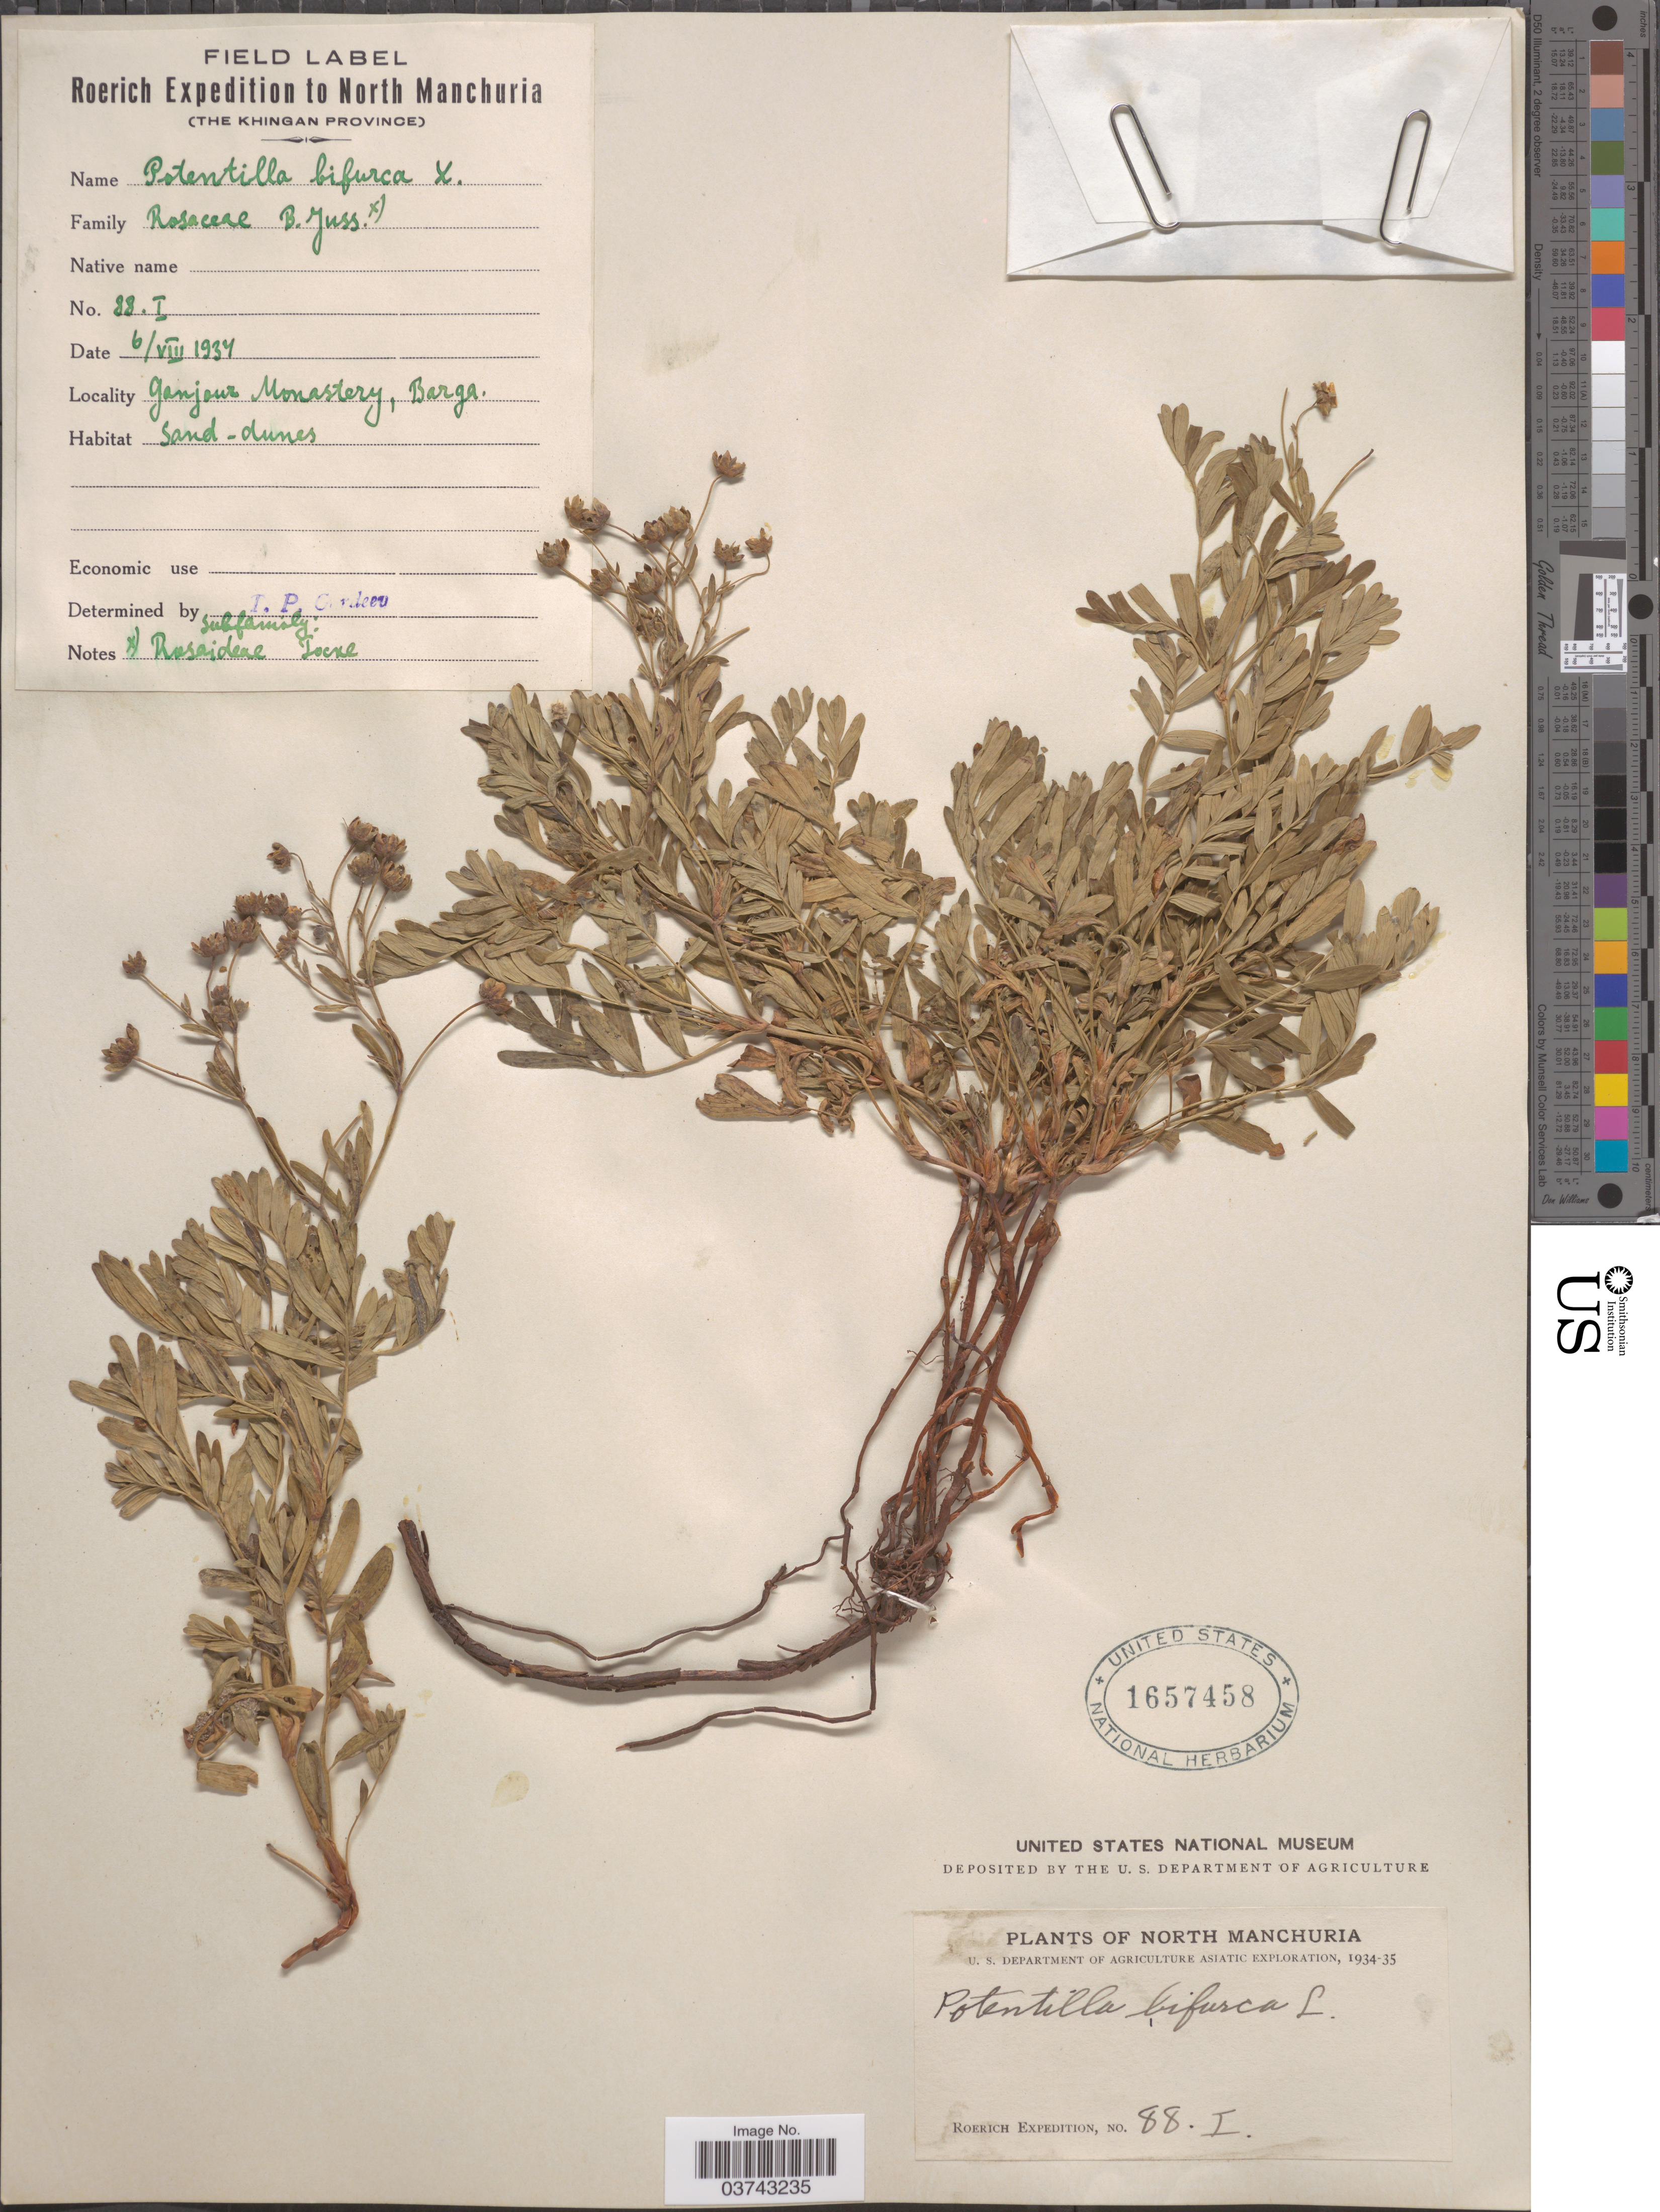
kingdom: Plantae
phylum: Tracheophyta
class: Magnoliopsida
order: Rosales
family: Rosaceae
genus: Sibbaldianthe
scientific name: Sibbaldianthe bifurca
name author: (L.) Kurtto & T. Erikss.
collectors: Roerich Expedition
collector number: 88I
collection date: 1934-08-06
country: China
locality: North Manchuria. (The Khingan Province). Ganjour Monastery, Barga.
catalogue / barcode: US 1657458